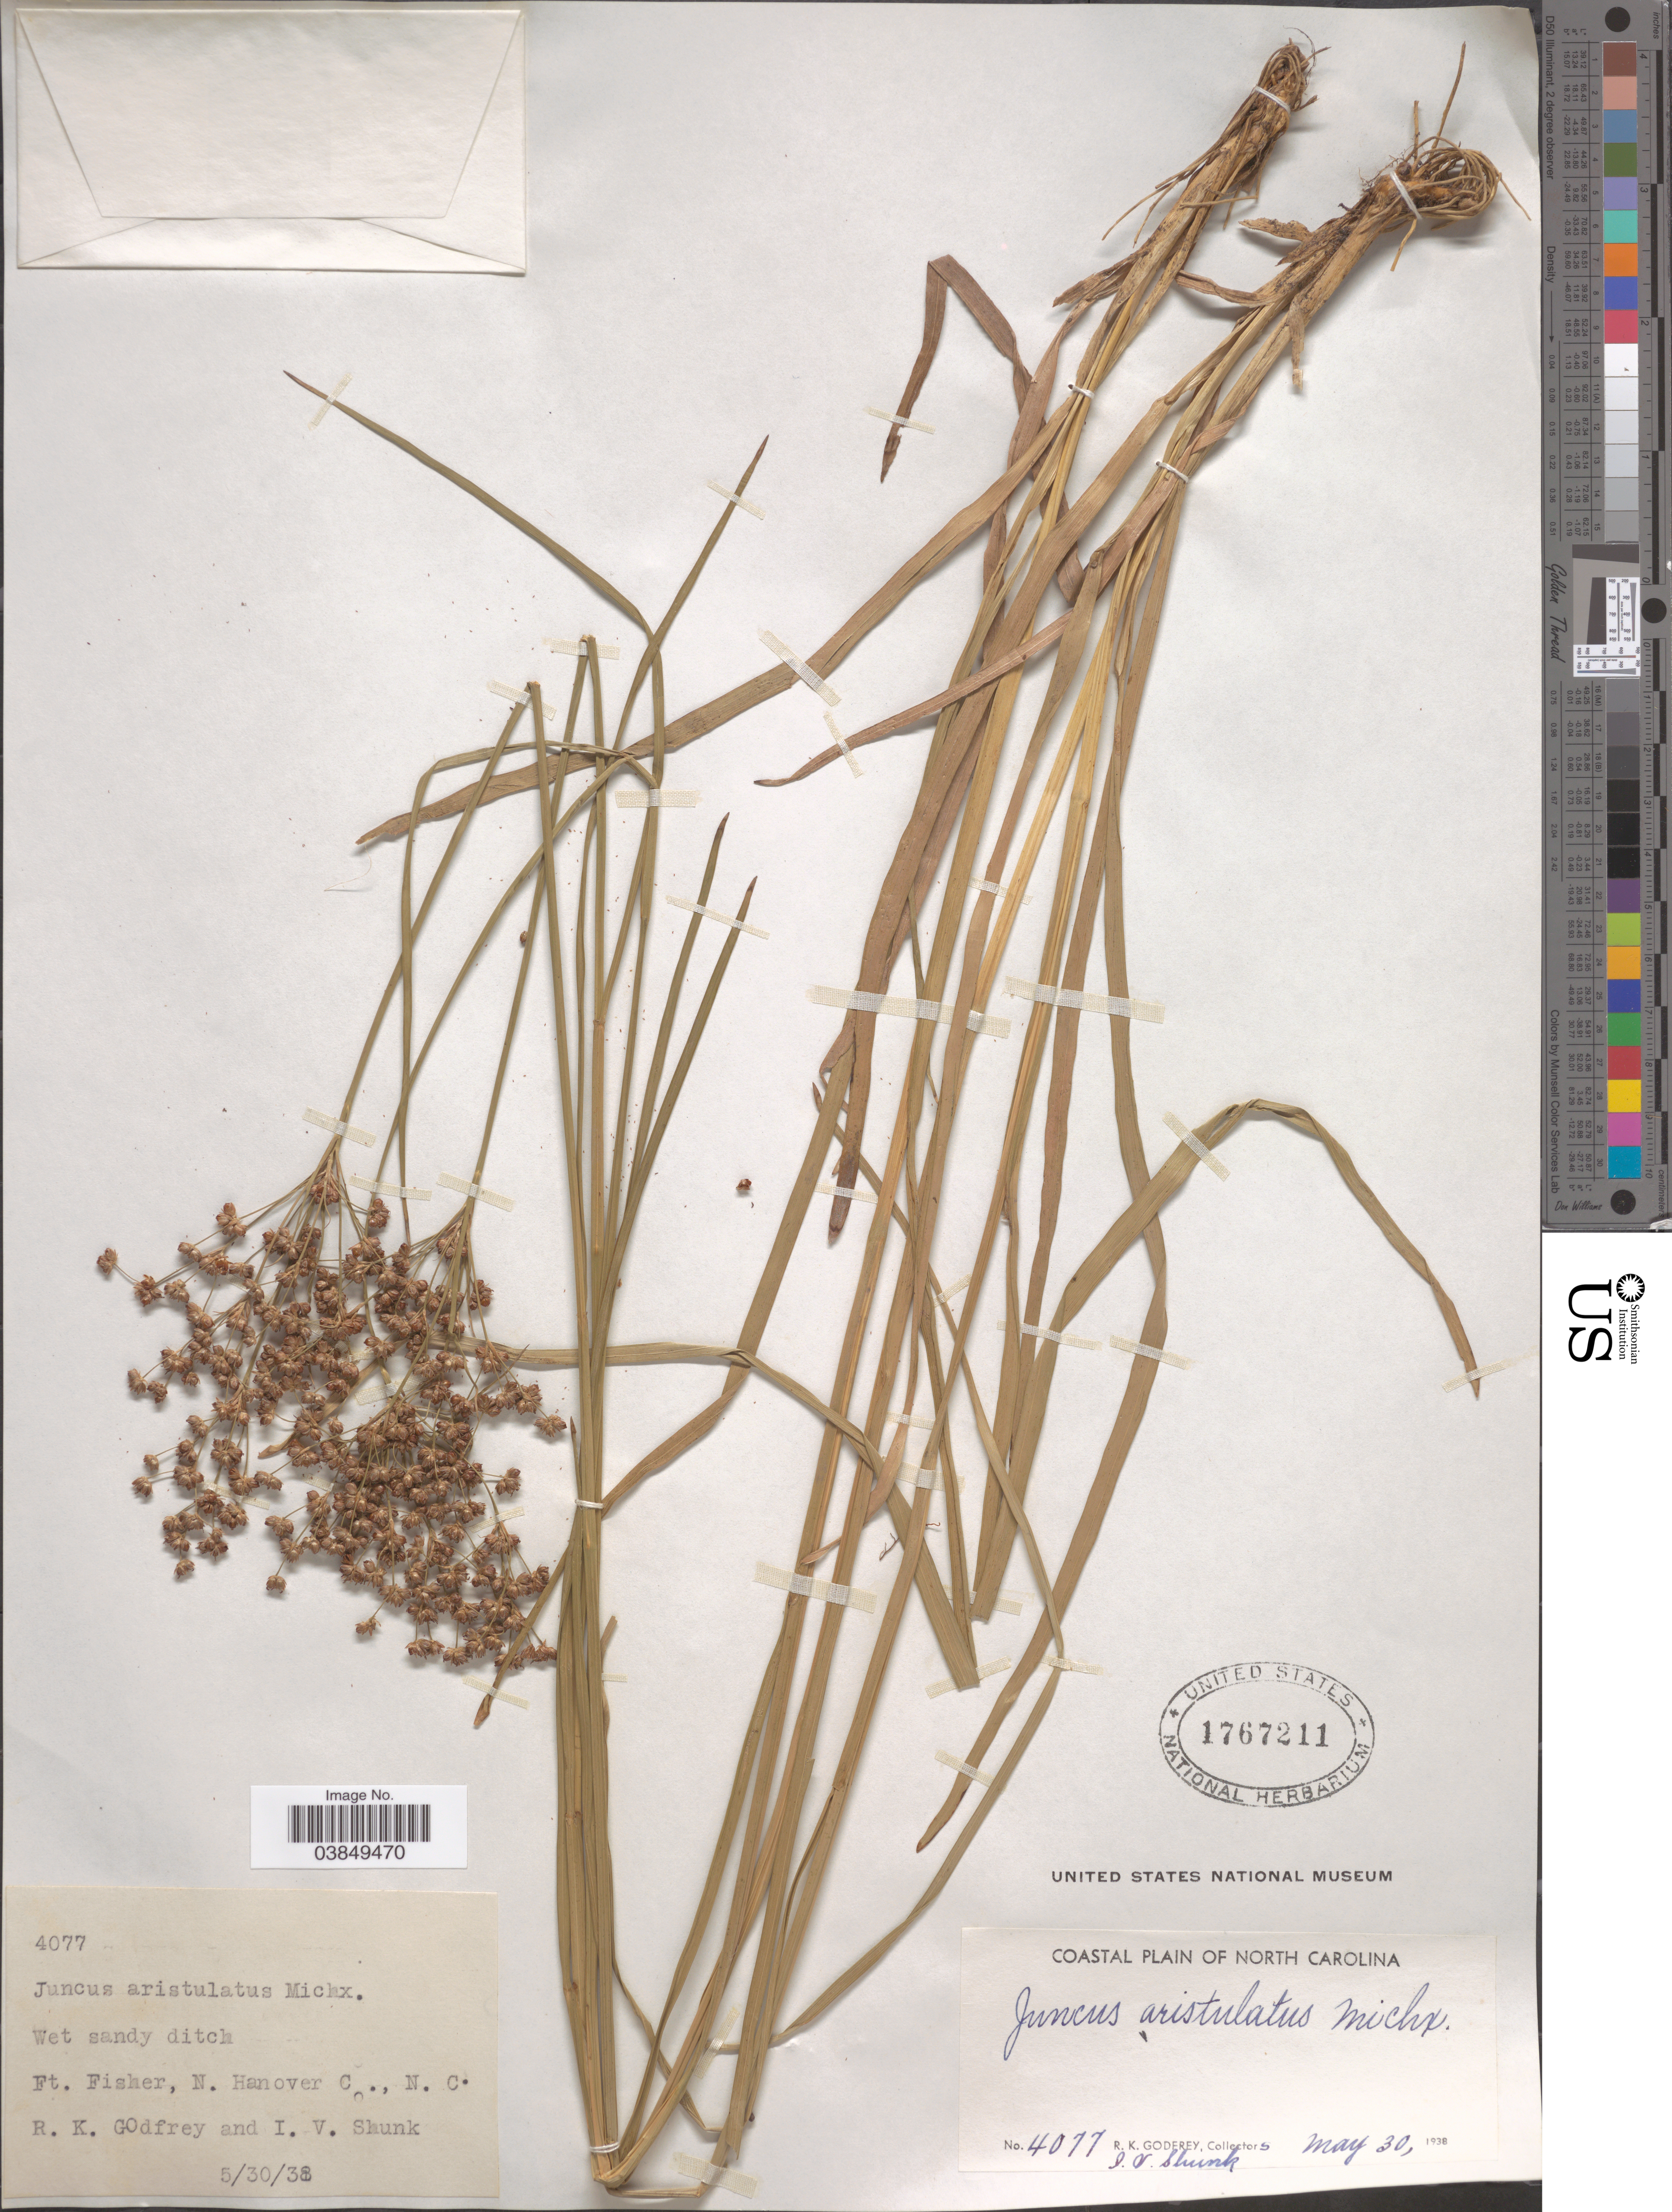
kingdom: Plantae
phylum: Tracheophyta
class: Liliopsida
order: Poales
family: Juncaceae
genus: Juncus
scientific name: Juncus aristulatus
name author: Michx.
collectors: R. K. Godfrey & I. Shunk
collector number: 4077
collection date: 1938-05-30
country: United States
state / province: North Carolina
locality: Coastal Plain of North Carolina. Ft. Fisher, N. Hanover Co.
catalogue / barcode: US 1767211